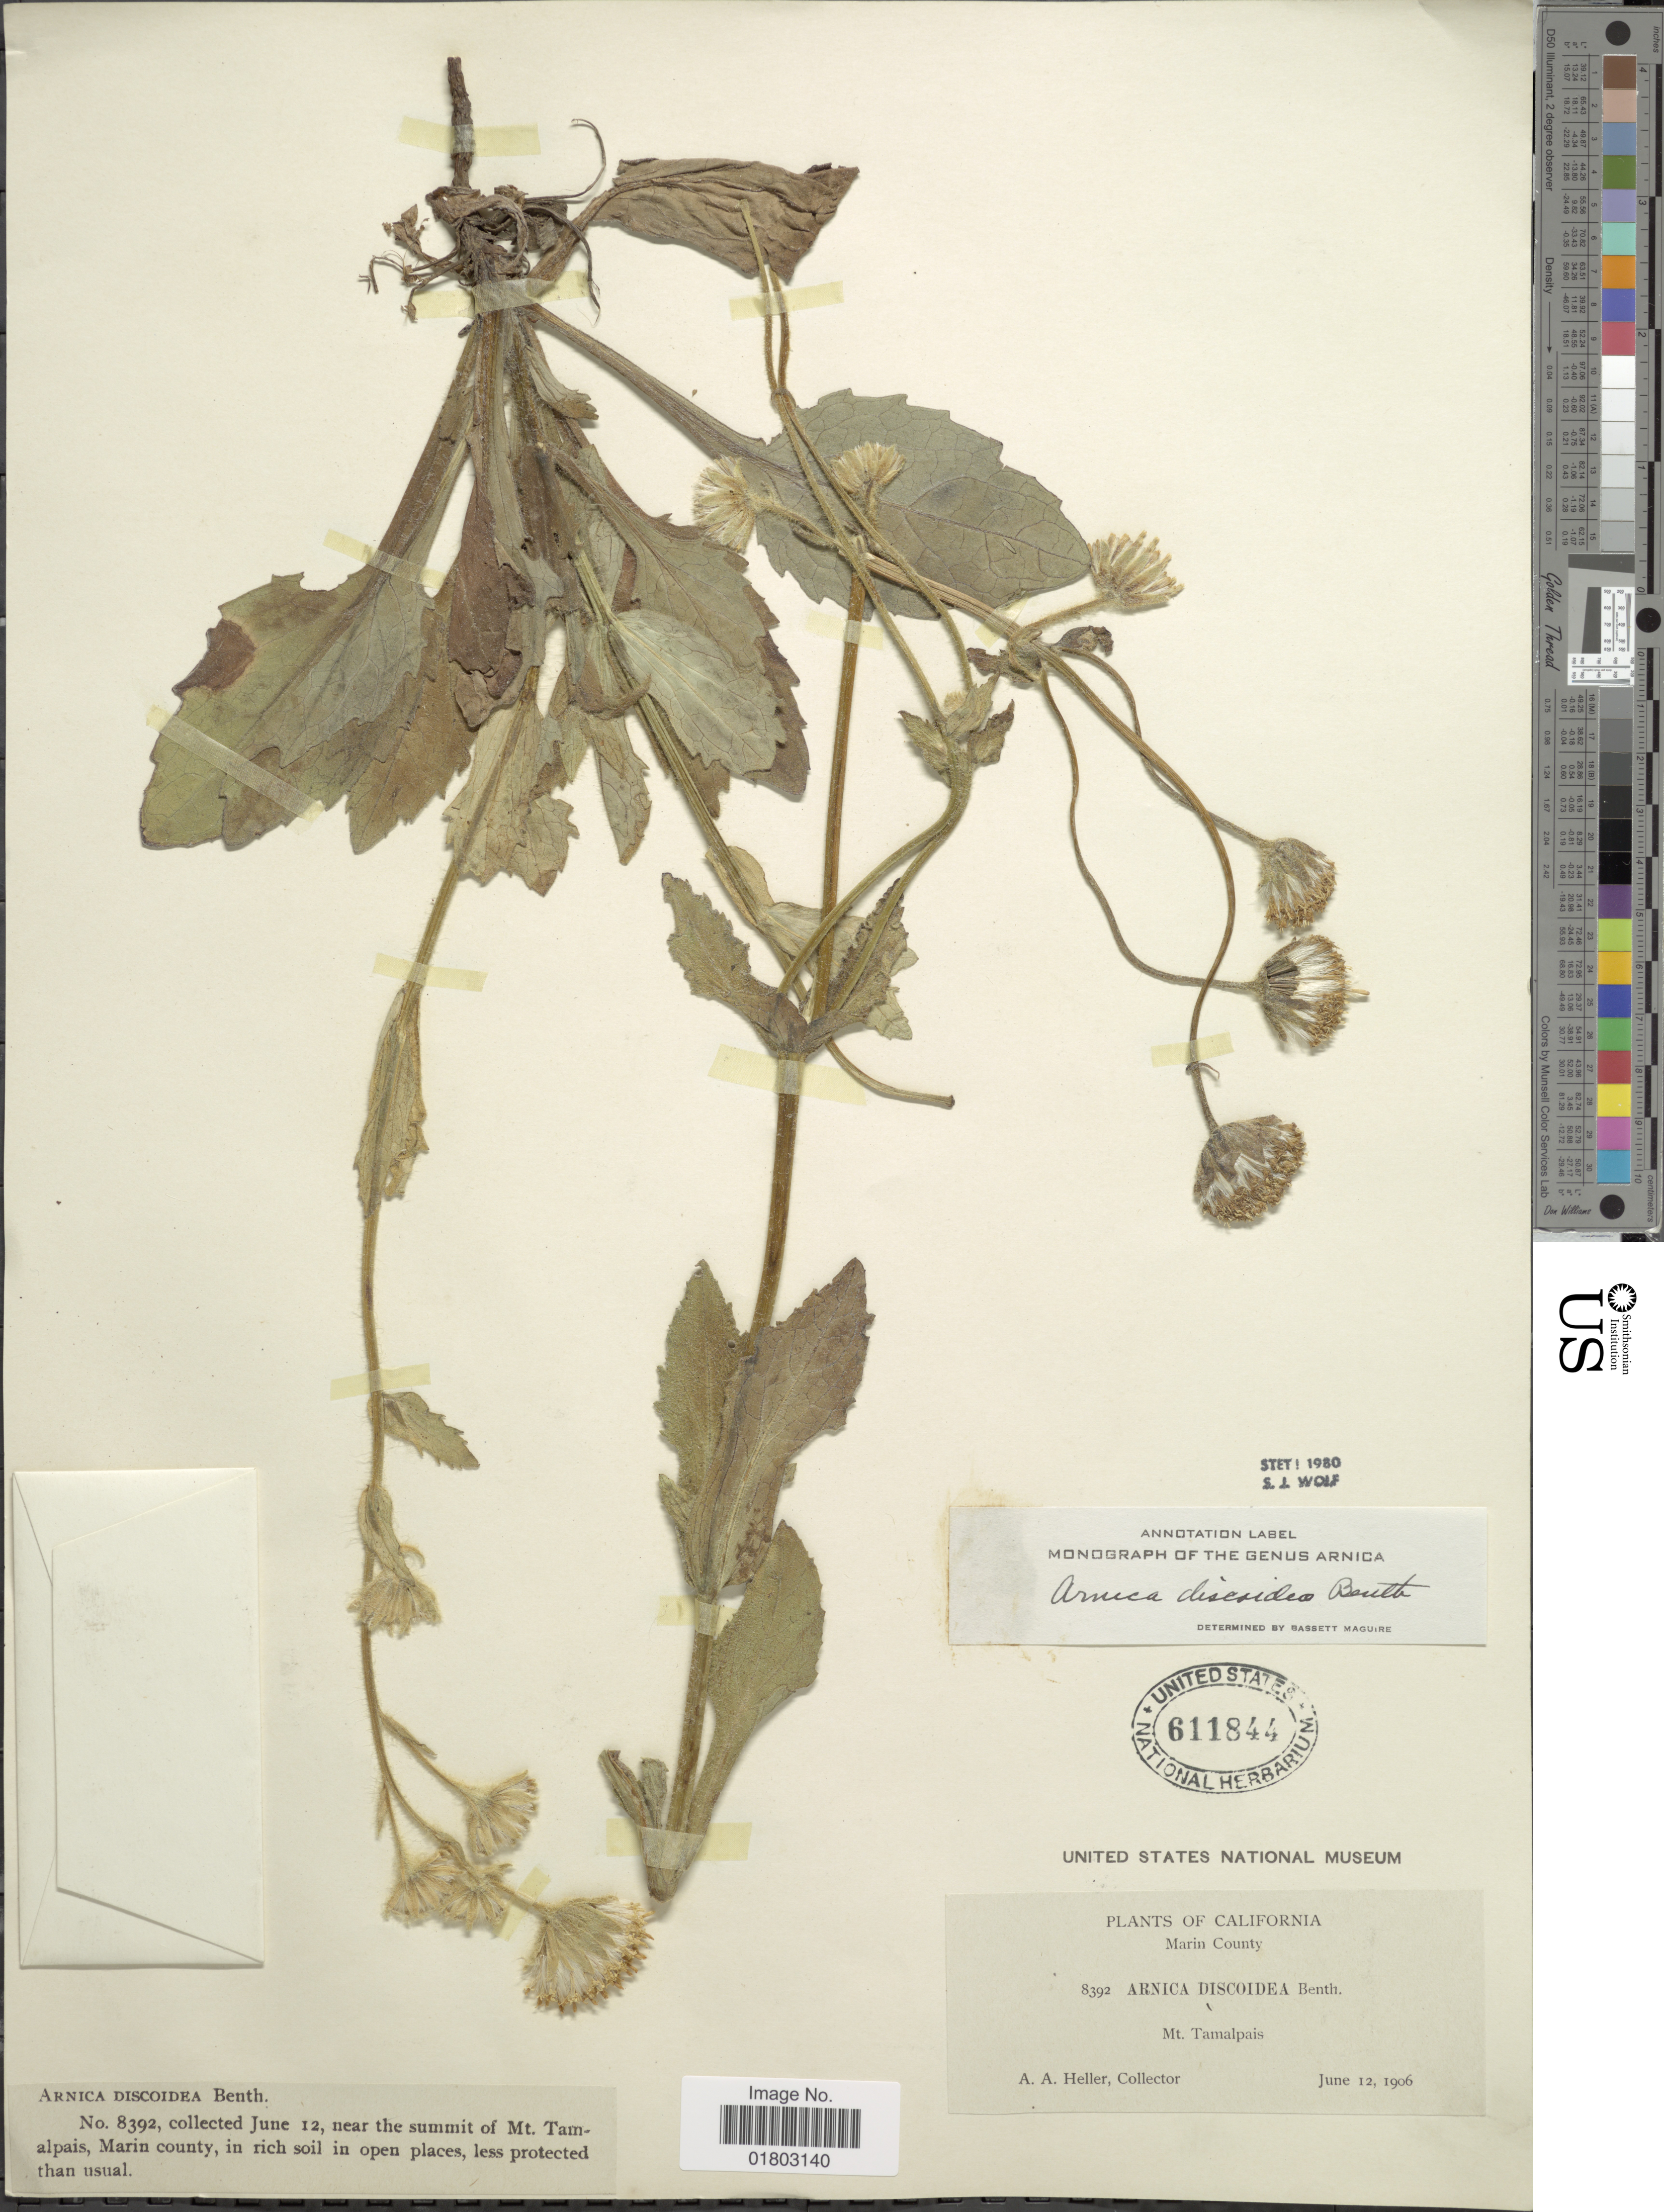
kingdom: Plantae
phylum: Tracheophyta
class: Magnoliopsida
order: Asterales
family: Asteraceae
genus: Arnica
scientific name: Arnica discoidea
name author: Benth.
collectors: A. A. Heller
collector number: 8392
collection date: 1906-06-12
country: United States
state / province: California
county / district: Marin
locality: Marin County, Mt Tamalpais, near the summit of Mt Tamalpais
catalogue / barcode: US 611844